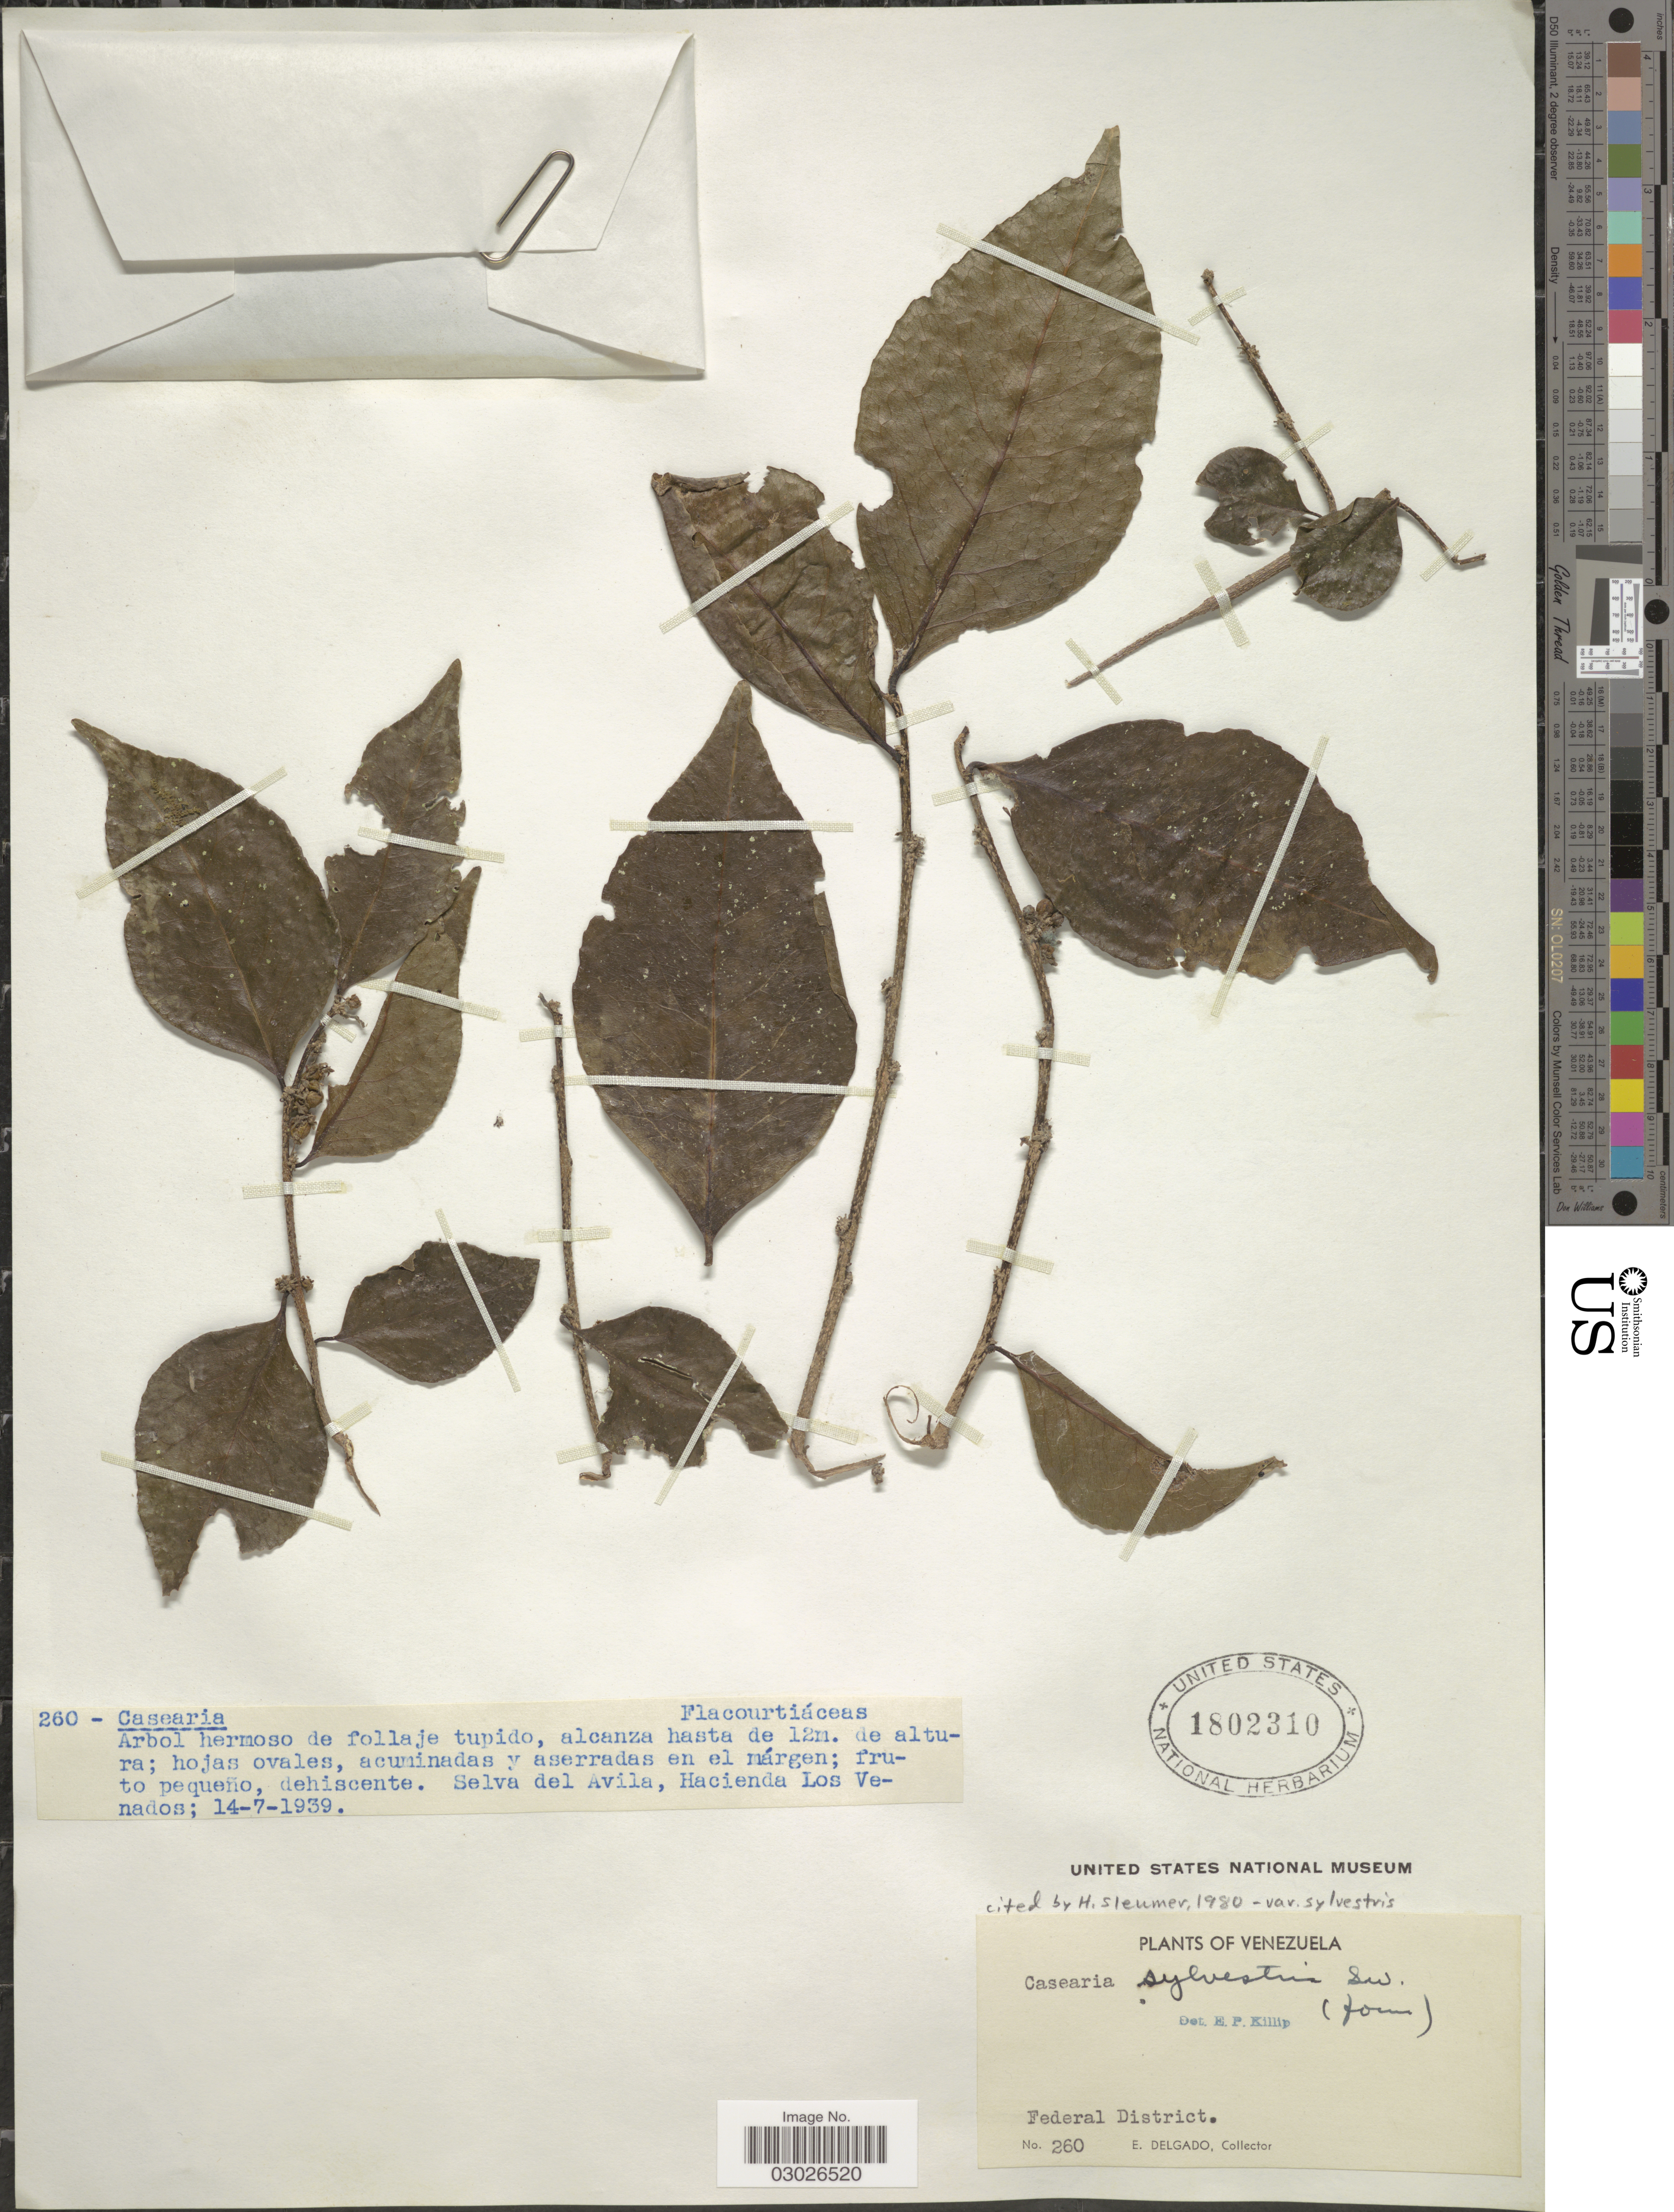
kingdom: Plantae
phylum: Tracheophyta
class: Magnoliopsida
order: Malpighiales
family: Salicaceae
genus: Casearia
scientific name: Casearia sylvestris var. sylvestris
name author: Sw.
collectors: E. Delgado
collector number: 260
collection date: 1939-07-14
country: Venezuela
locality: Federal District, Selva del Avila, Hacienda Los Venados.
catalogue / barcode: US 1802310